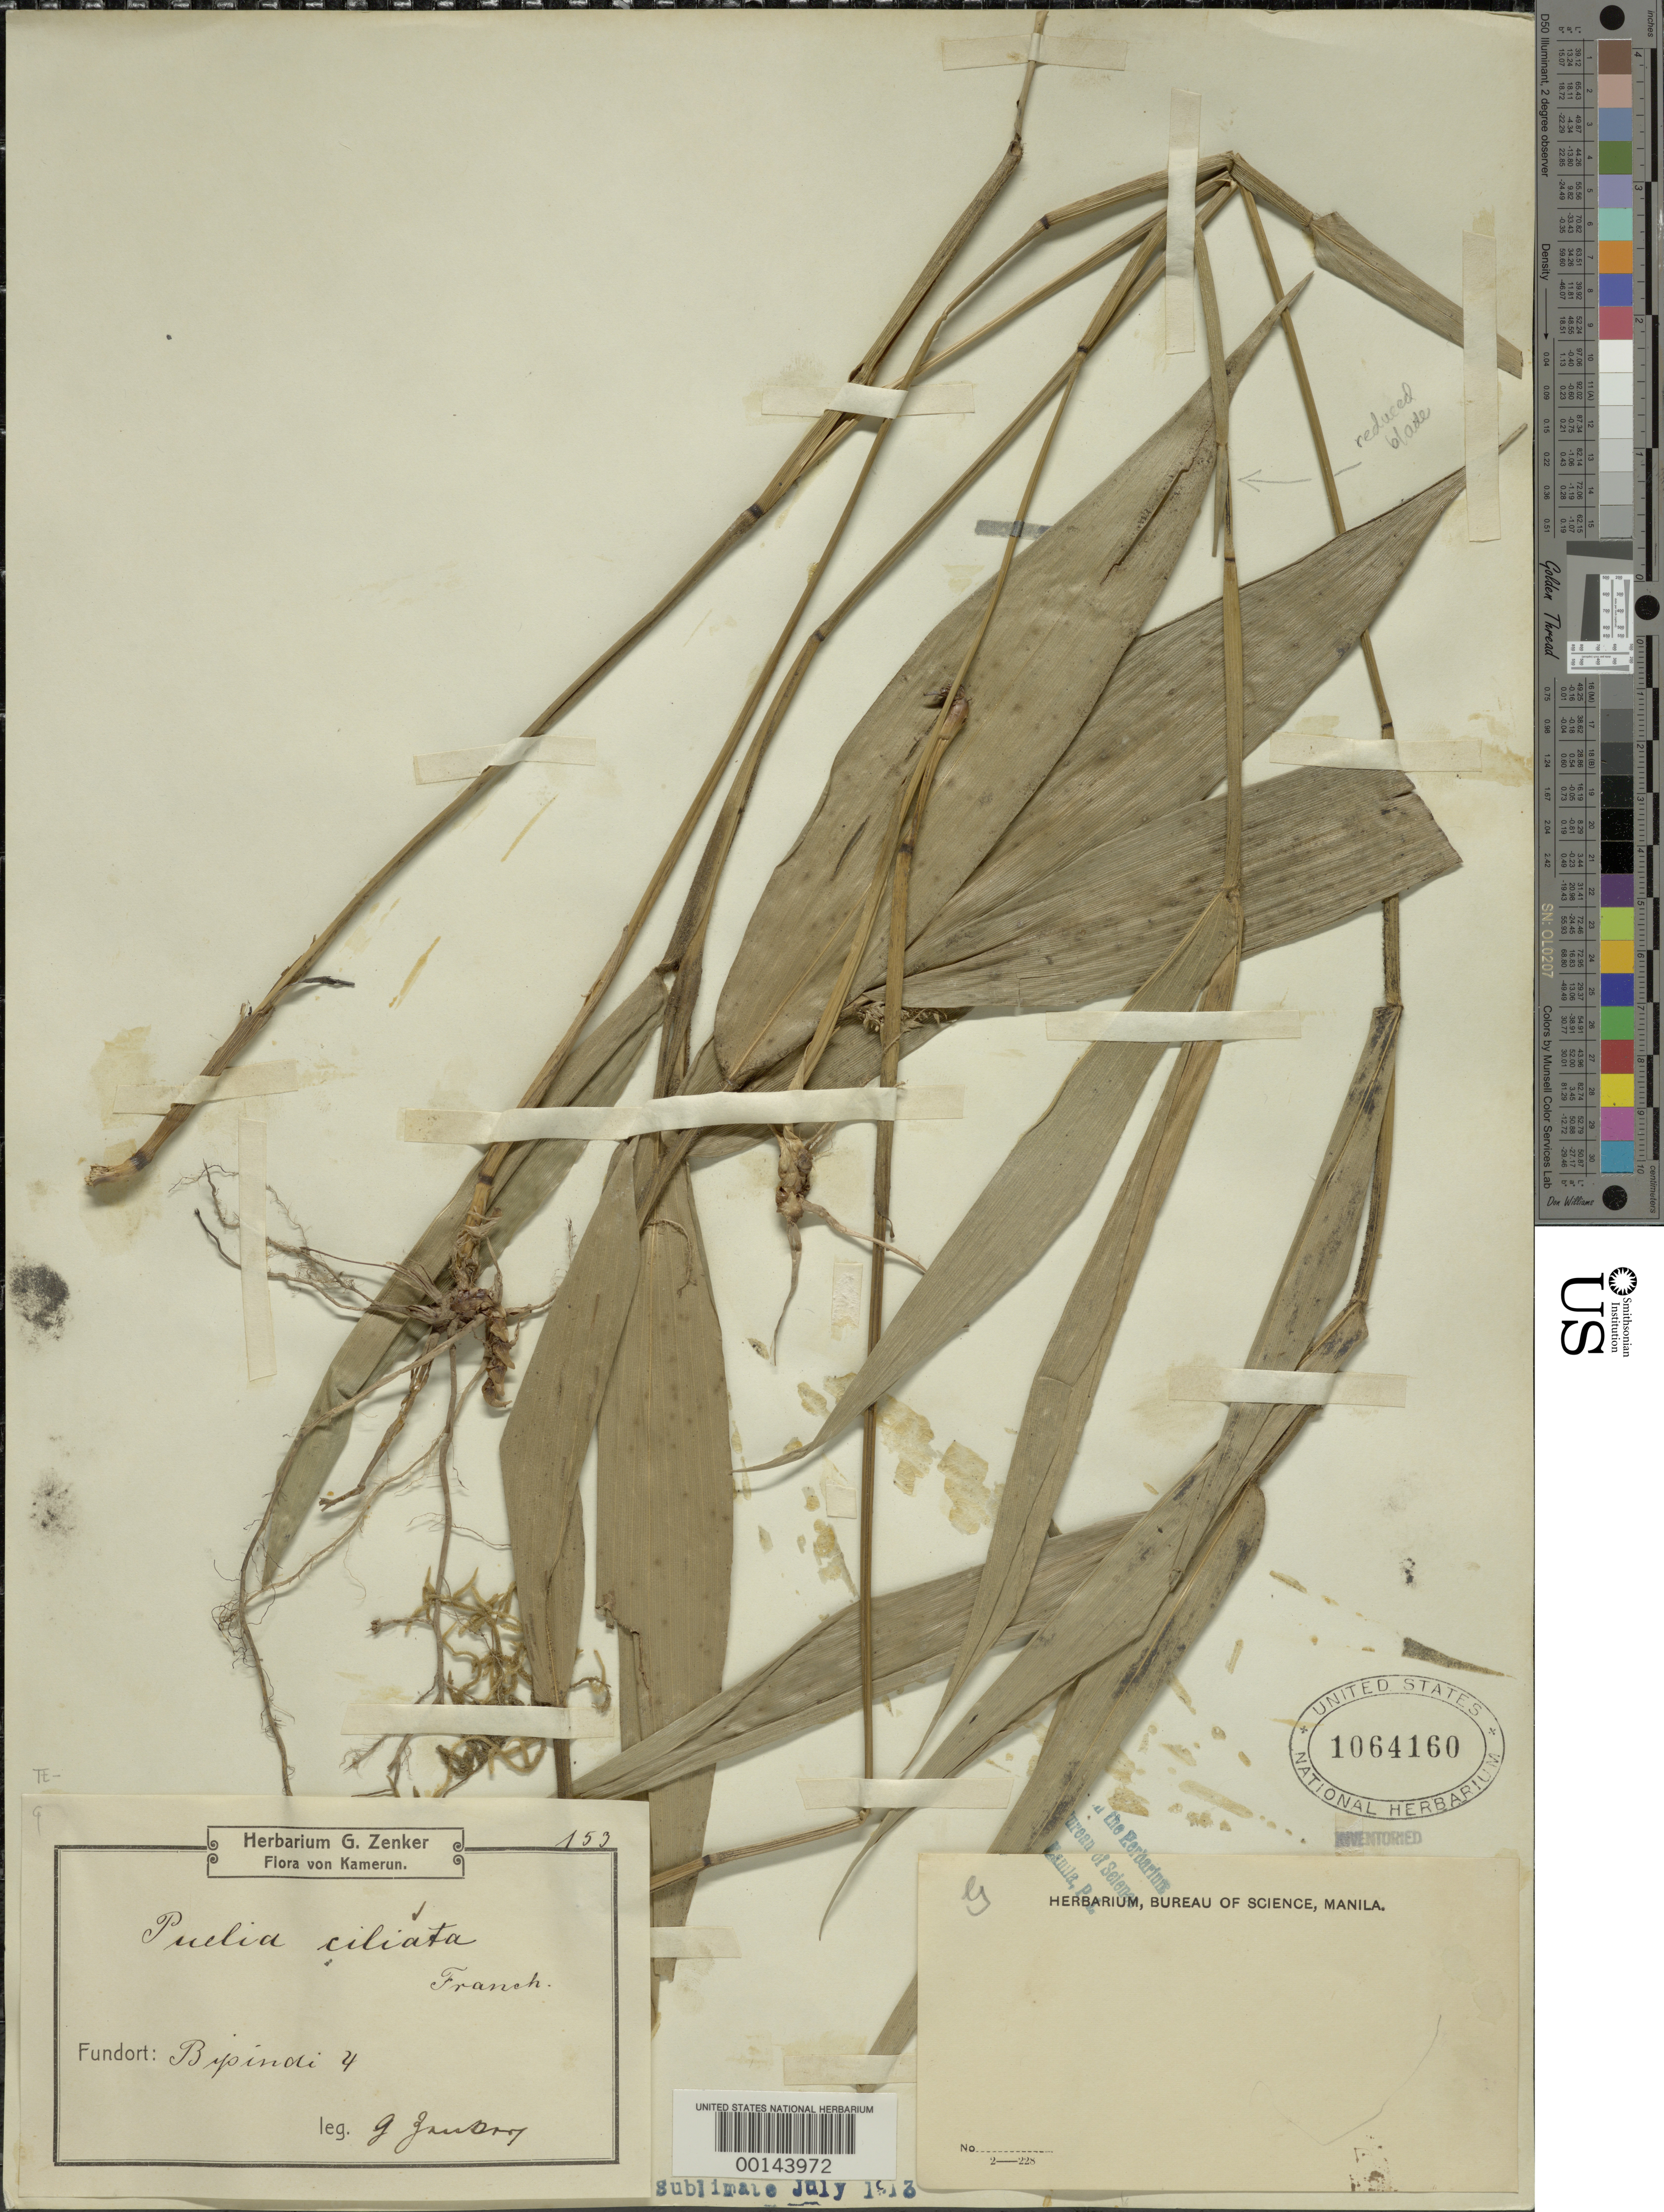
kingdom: Plantae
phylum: Tracheophyta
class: Liliopsida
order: Poales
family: Poaceae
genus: Puelia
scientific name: Puelia ciliata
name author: Franch.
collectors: G. A. Zenker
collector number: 153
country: Cameroon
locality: Bysindi 4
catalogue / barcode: US 1064160